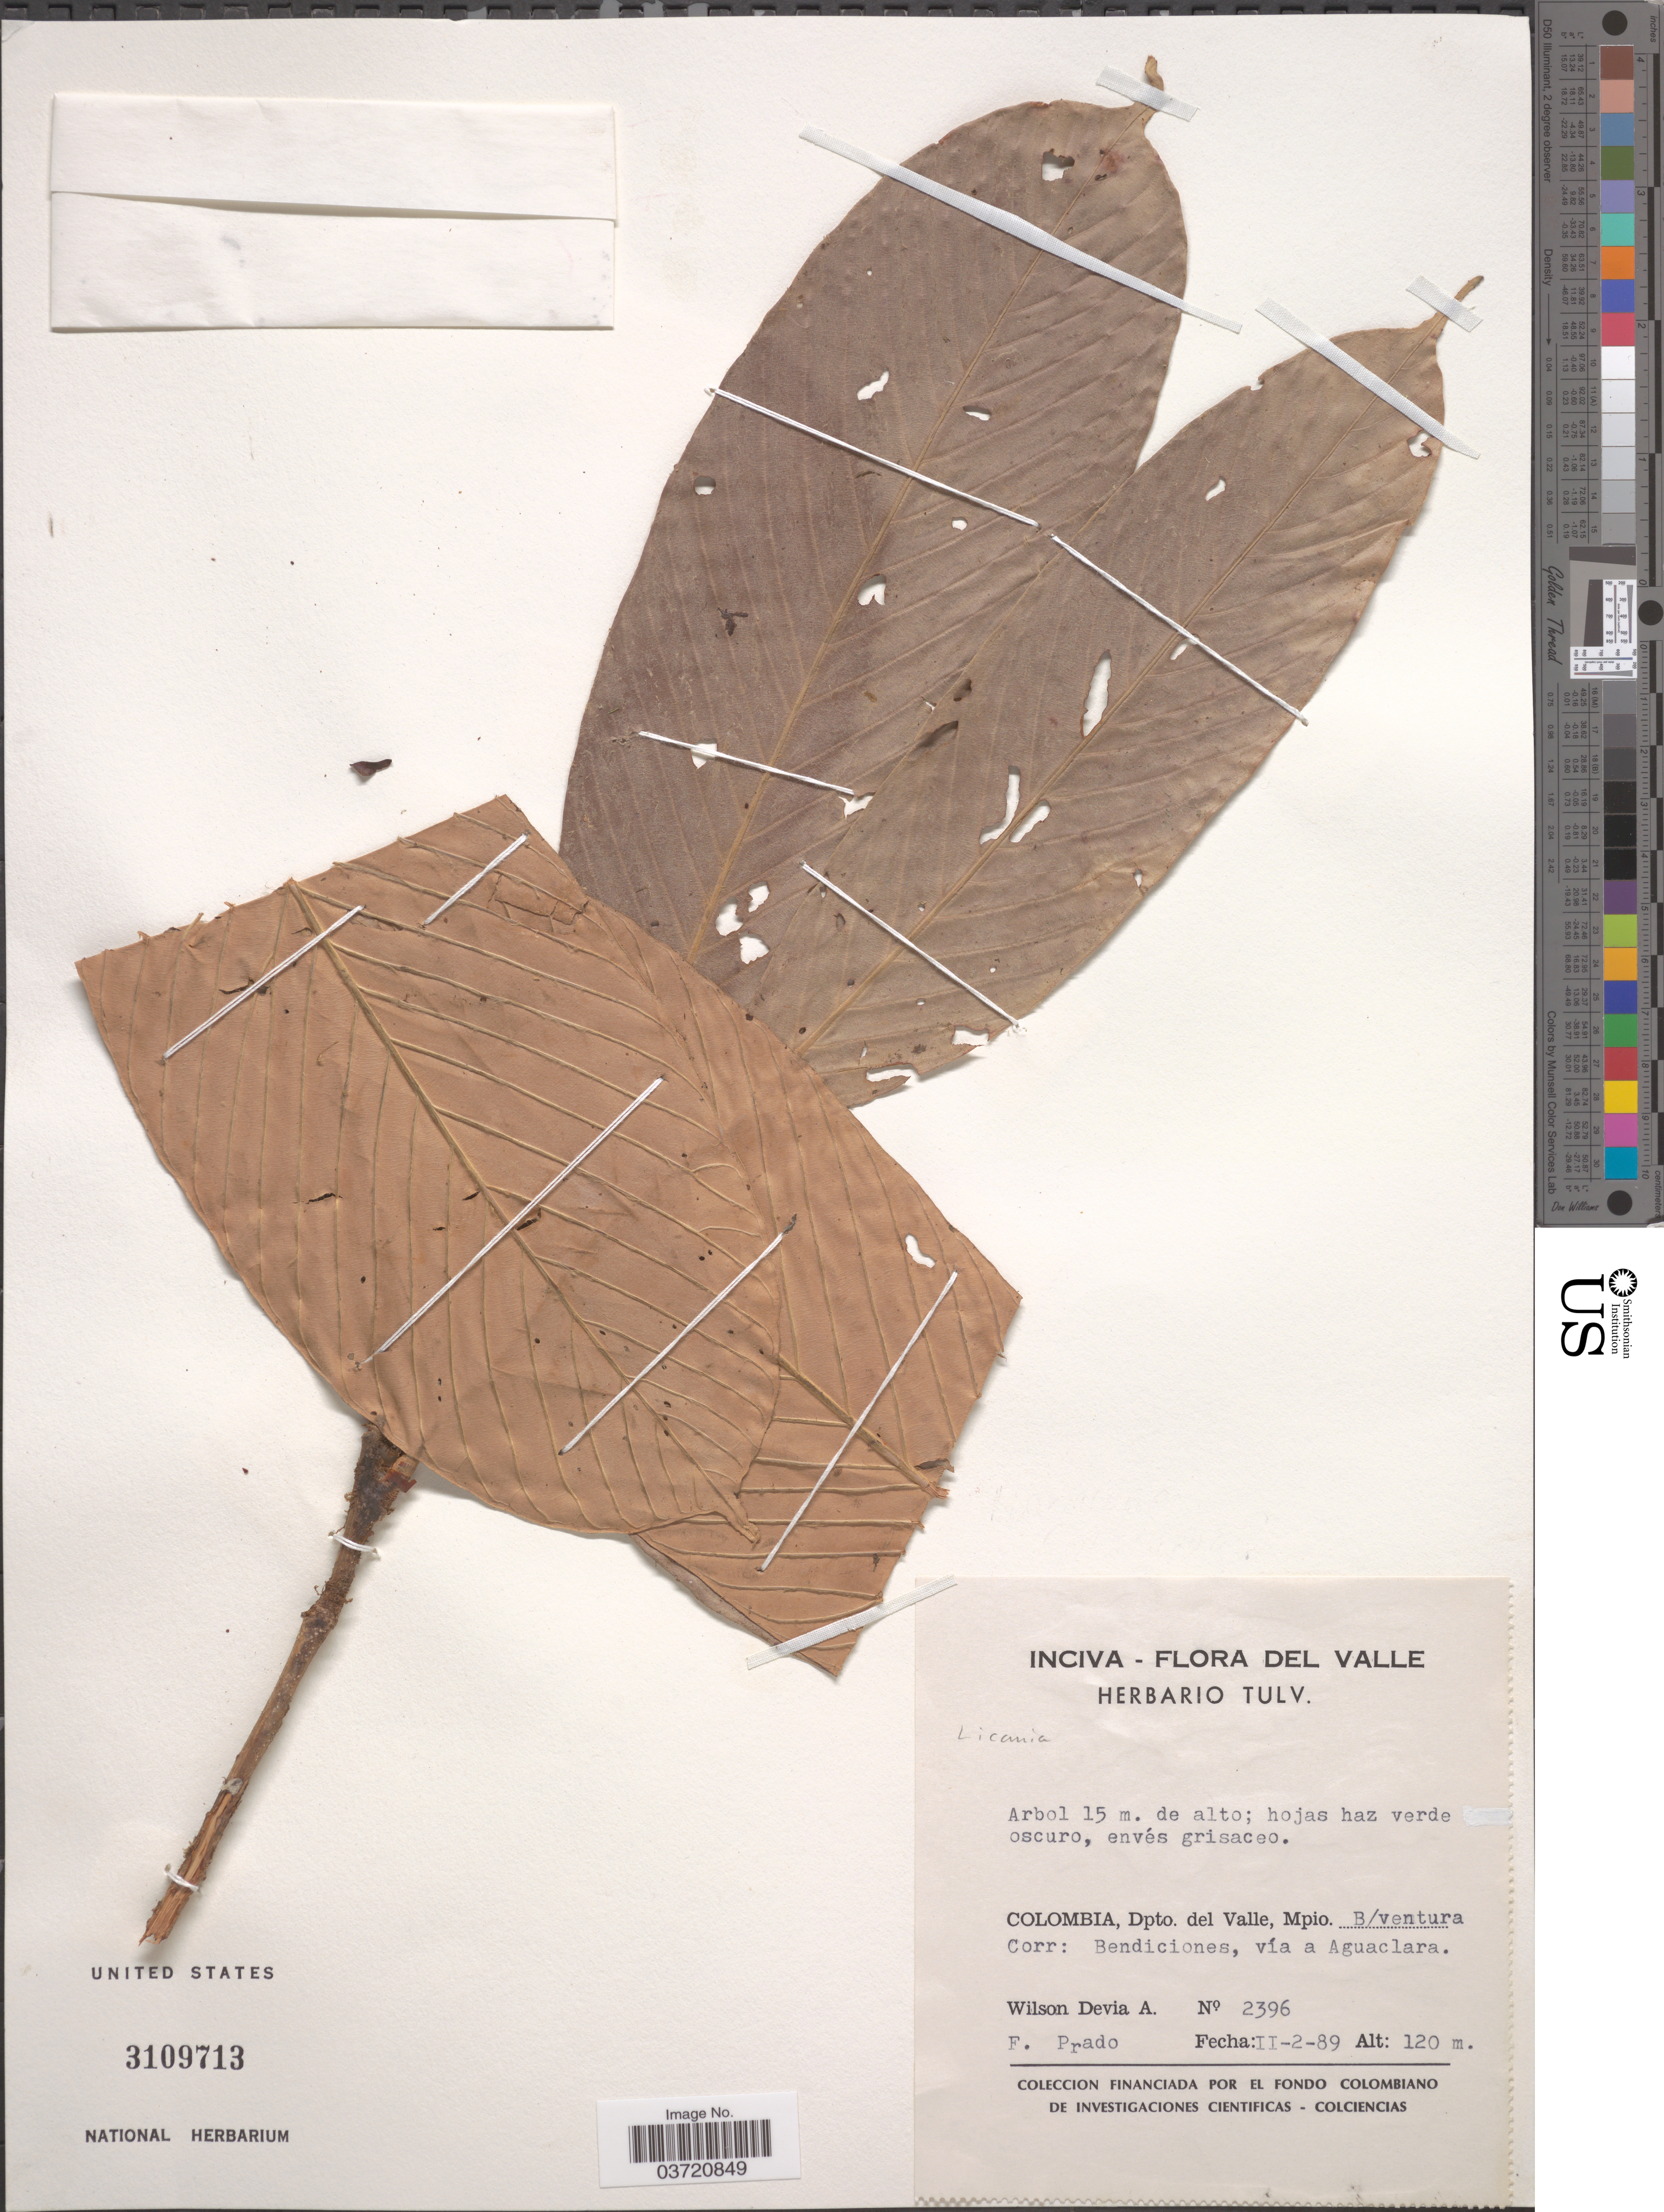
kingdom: Plantae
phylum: Tracheophyta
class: Magnoliopsida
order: Malpighiales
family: Chrysobalanaceae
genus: Licania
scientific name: Licania sp.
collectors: W. Devia A. & F. Prado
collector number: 2396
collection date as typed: Transcribed d/m/y: 2/2/89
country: Colombia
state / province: Valle del Cauca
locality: Dpto. del Valle, Mpio. B/ventura. Corr: Bendiciones, vía a Aguaclara.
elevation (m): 120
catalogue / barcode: US 3109713